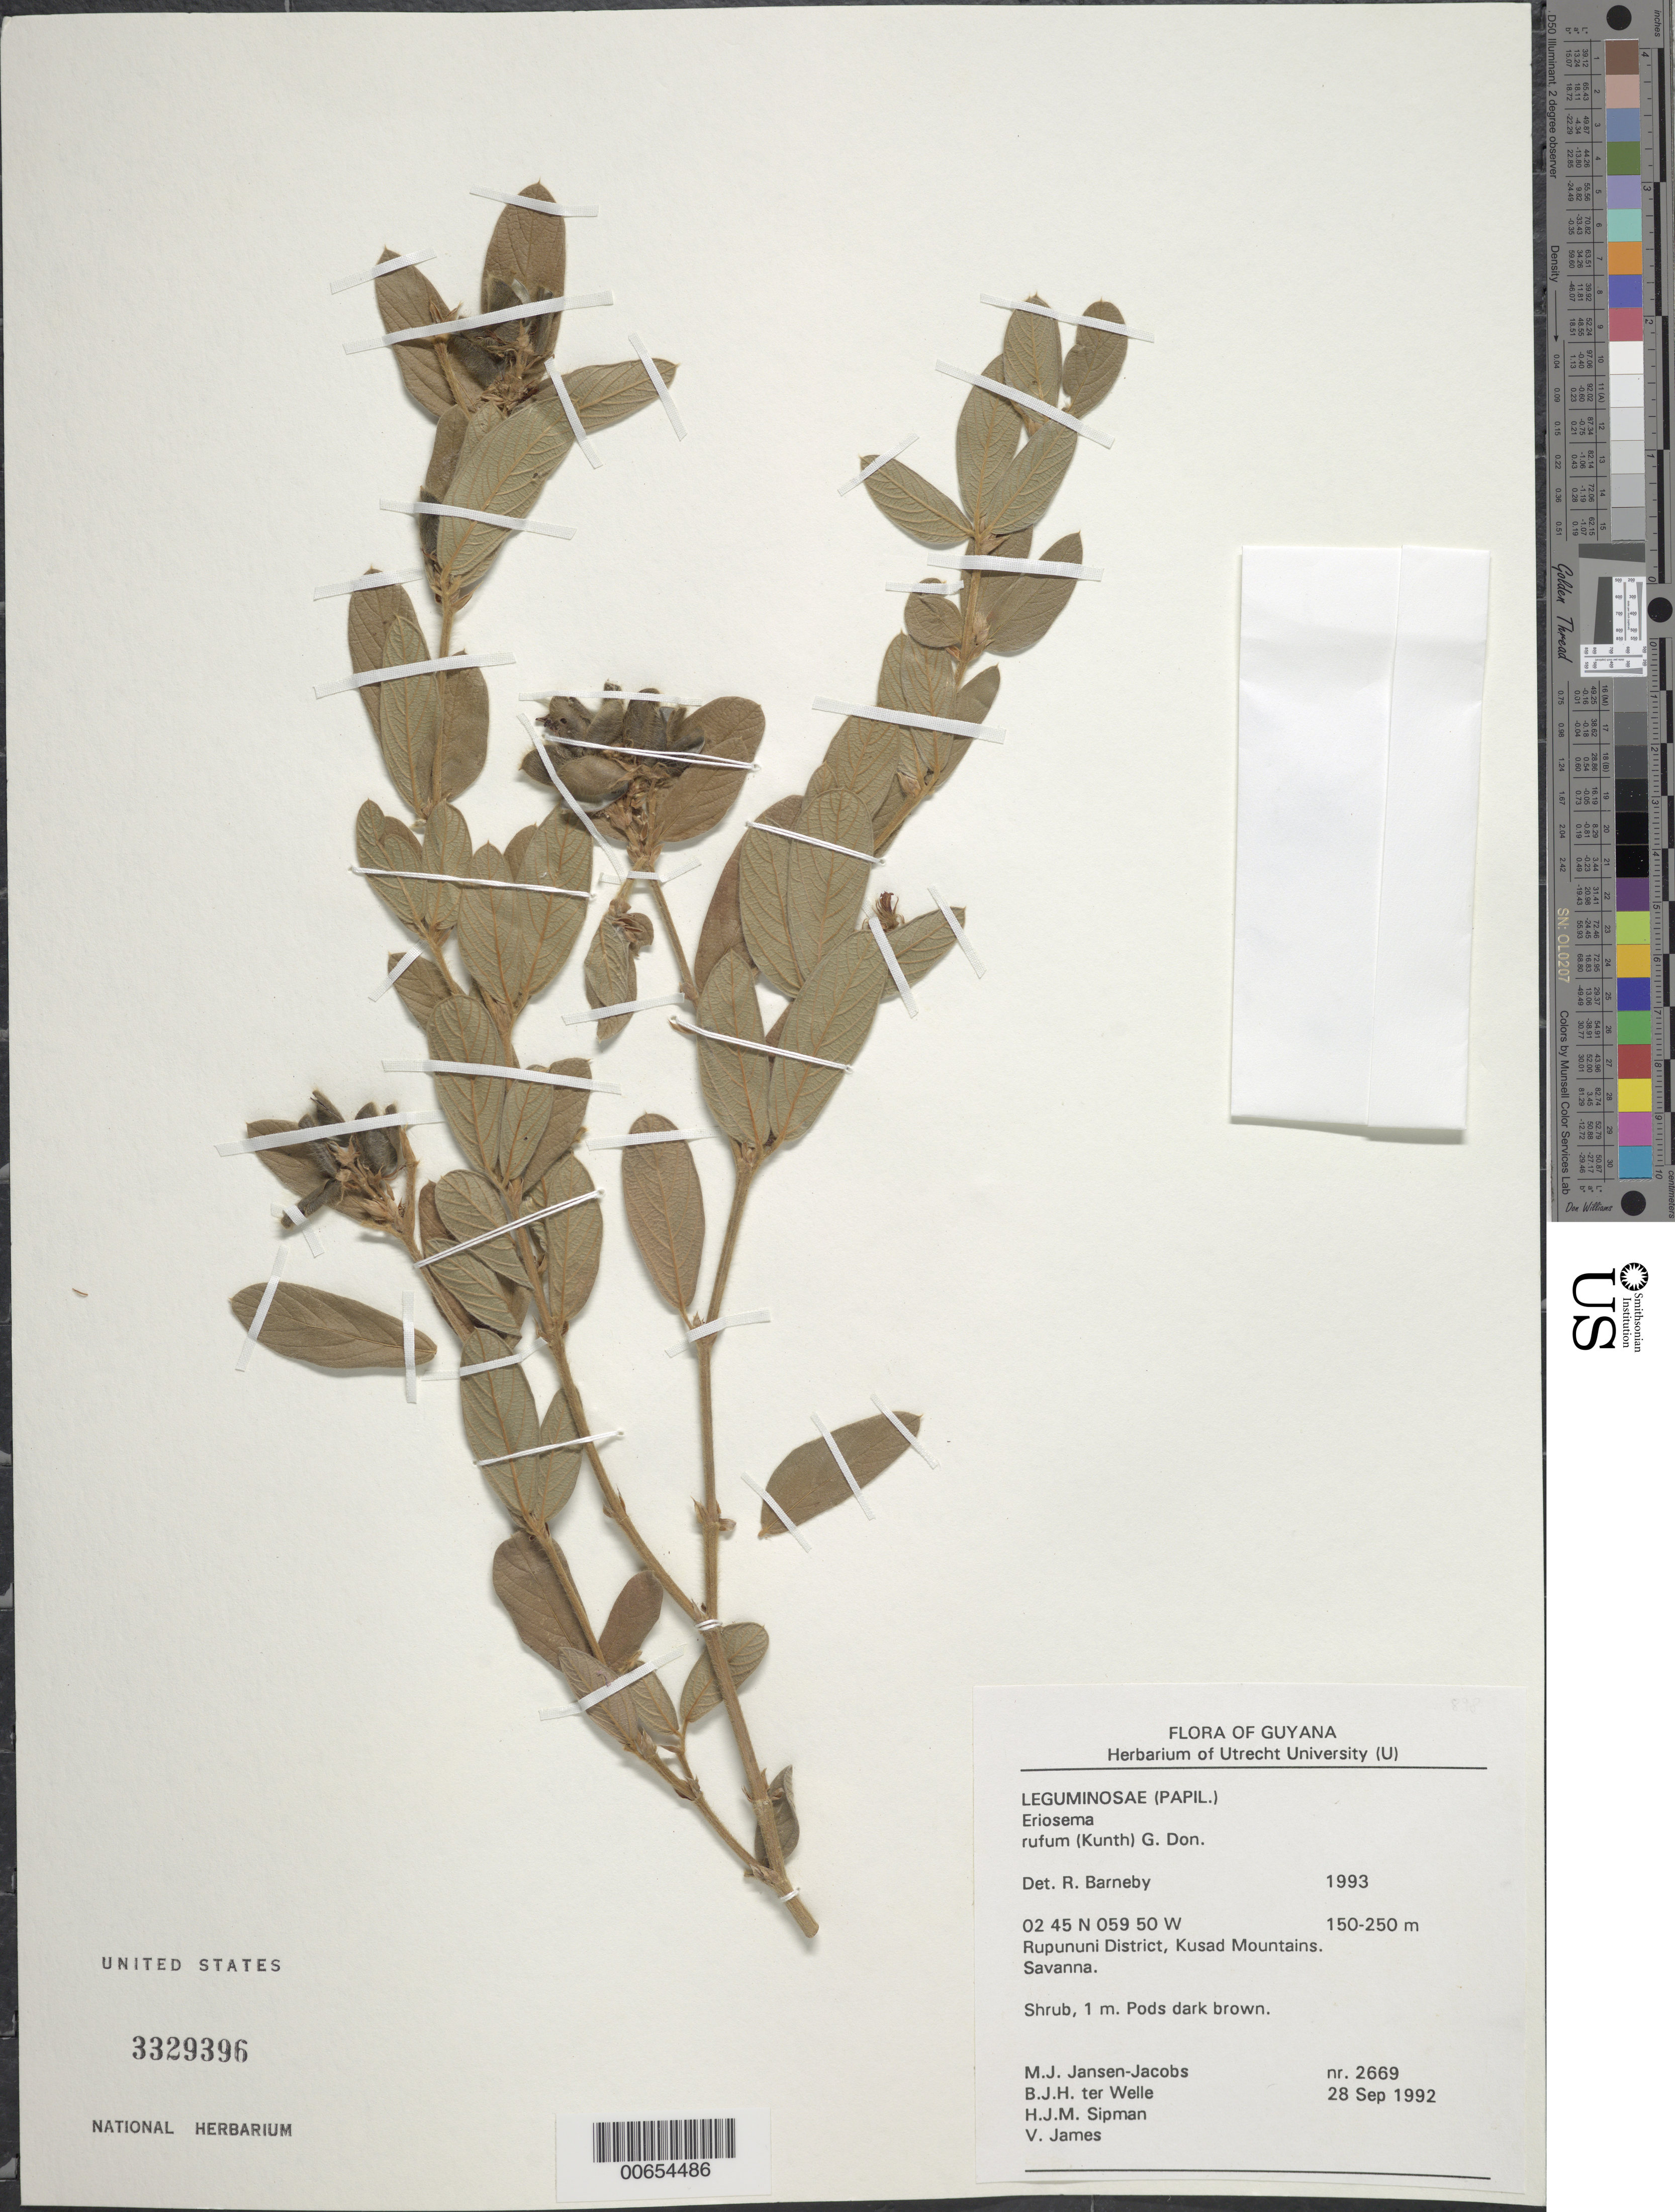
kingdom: Plantae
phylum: Tracheophyta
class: Magnoliopsida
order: Fabales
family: Fabaceae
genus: Eriosema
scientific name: Eriosema rufum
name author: (Kunth) G. Don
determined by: Barneby, Rupert C., (NY)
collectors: M. J. Jansen-Jacobs, B. Welle, H. J. M. Sipman & V. James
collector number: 2669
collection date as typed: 28-Sep-92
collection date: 1992-09-28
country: Guyana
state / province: U. Takutu-U. Essequibo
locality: Kusad Mountains, Rupununi District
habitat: Savanna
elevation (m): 150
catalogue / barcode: US 3329396